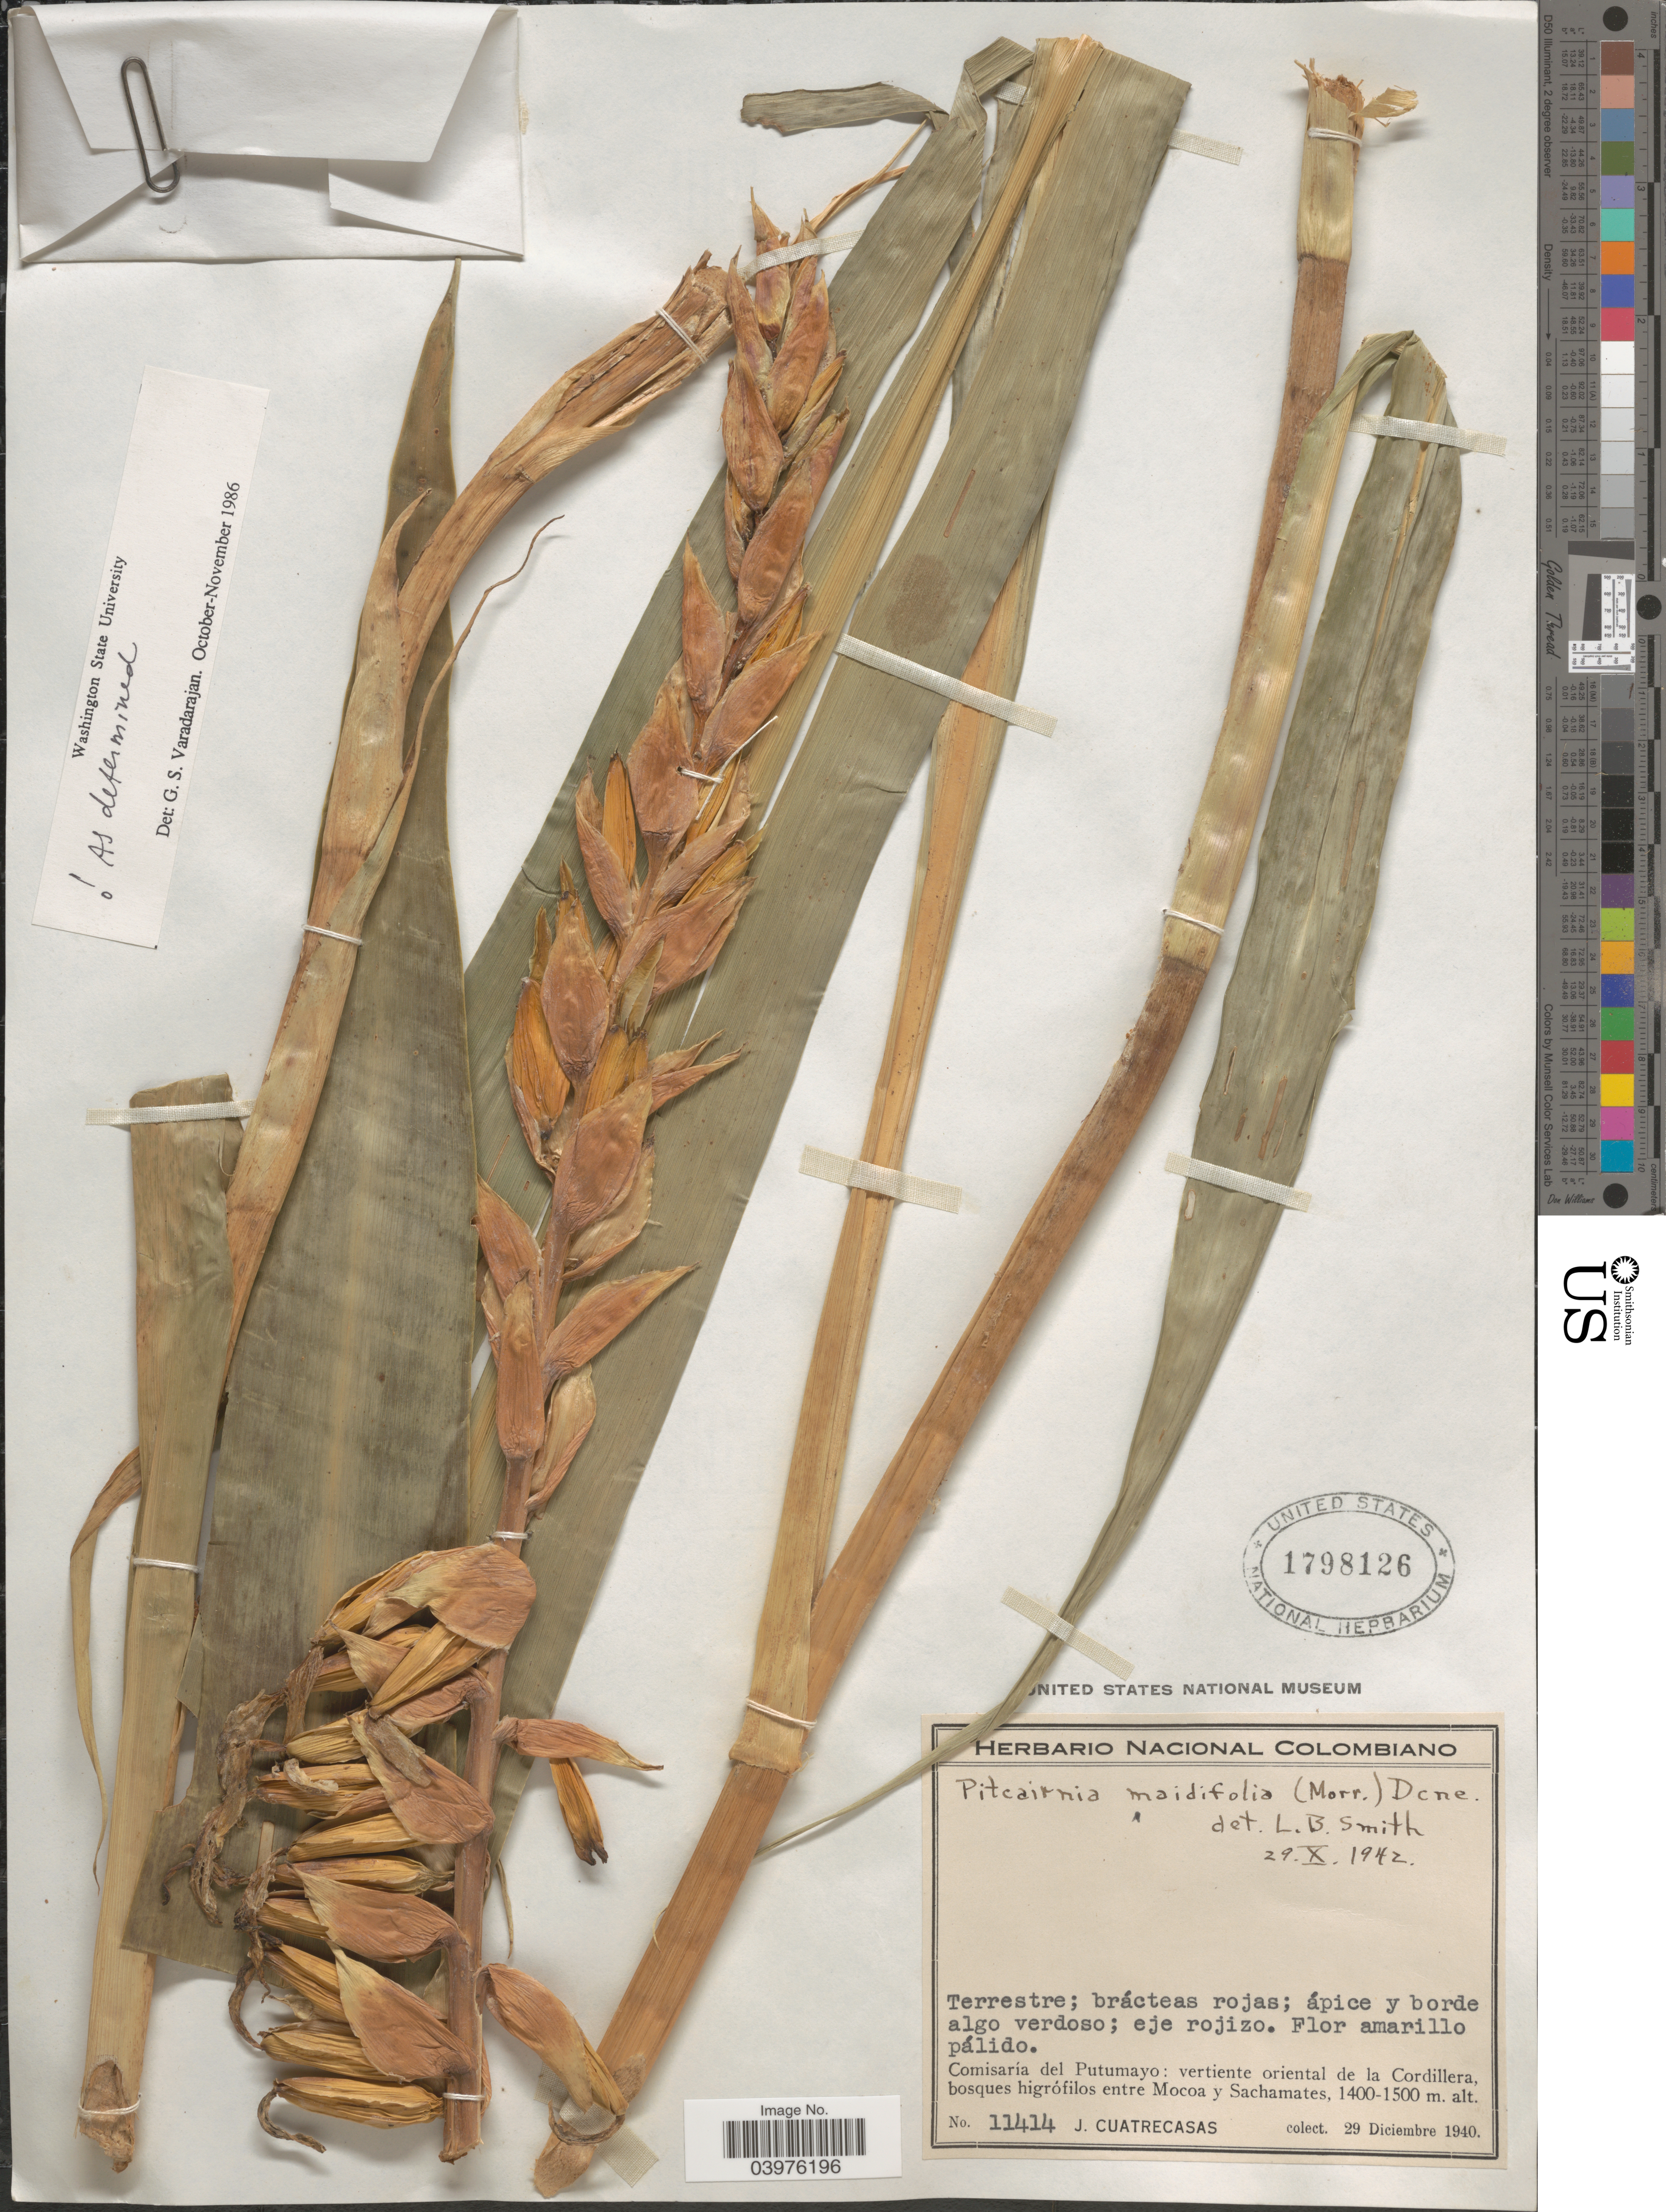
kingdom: Plantae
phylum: Tracheophyta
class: Liliopsida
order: Poales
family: Bromeliaceae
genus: Pitcairnia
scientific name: Pitcairnia maidifolia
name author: (C. Morren) Decne. ex Planch.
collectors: J. Cuatrecasas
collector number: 11414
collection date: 1940-12-29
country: Colombia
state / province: Putumayo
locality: Comisaría del Putumayo: vertiente oriental de la Cordillera, bosques higrófilos entre Mocoa y Sachamates.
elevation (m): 1400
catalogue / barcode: US 1798126